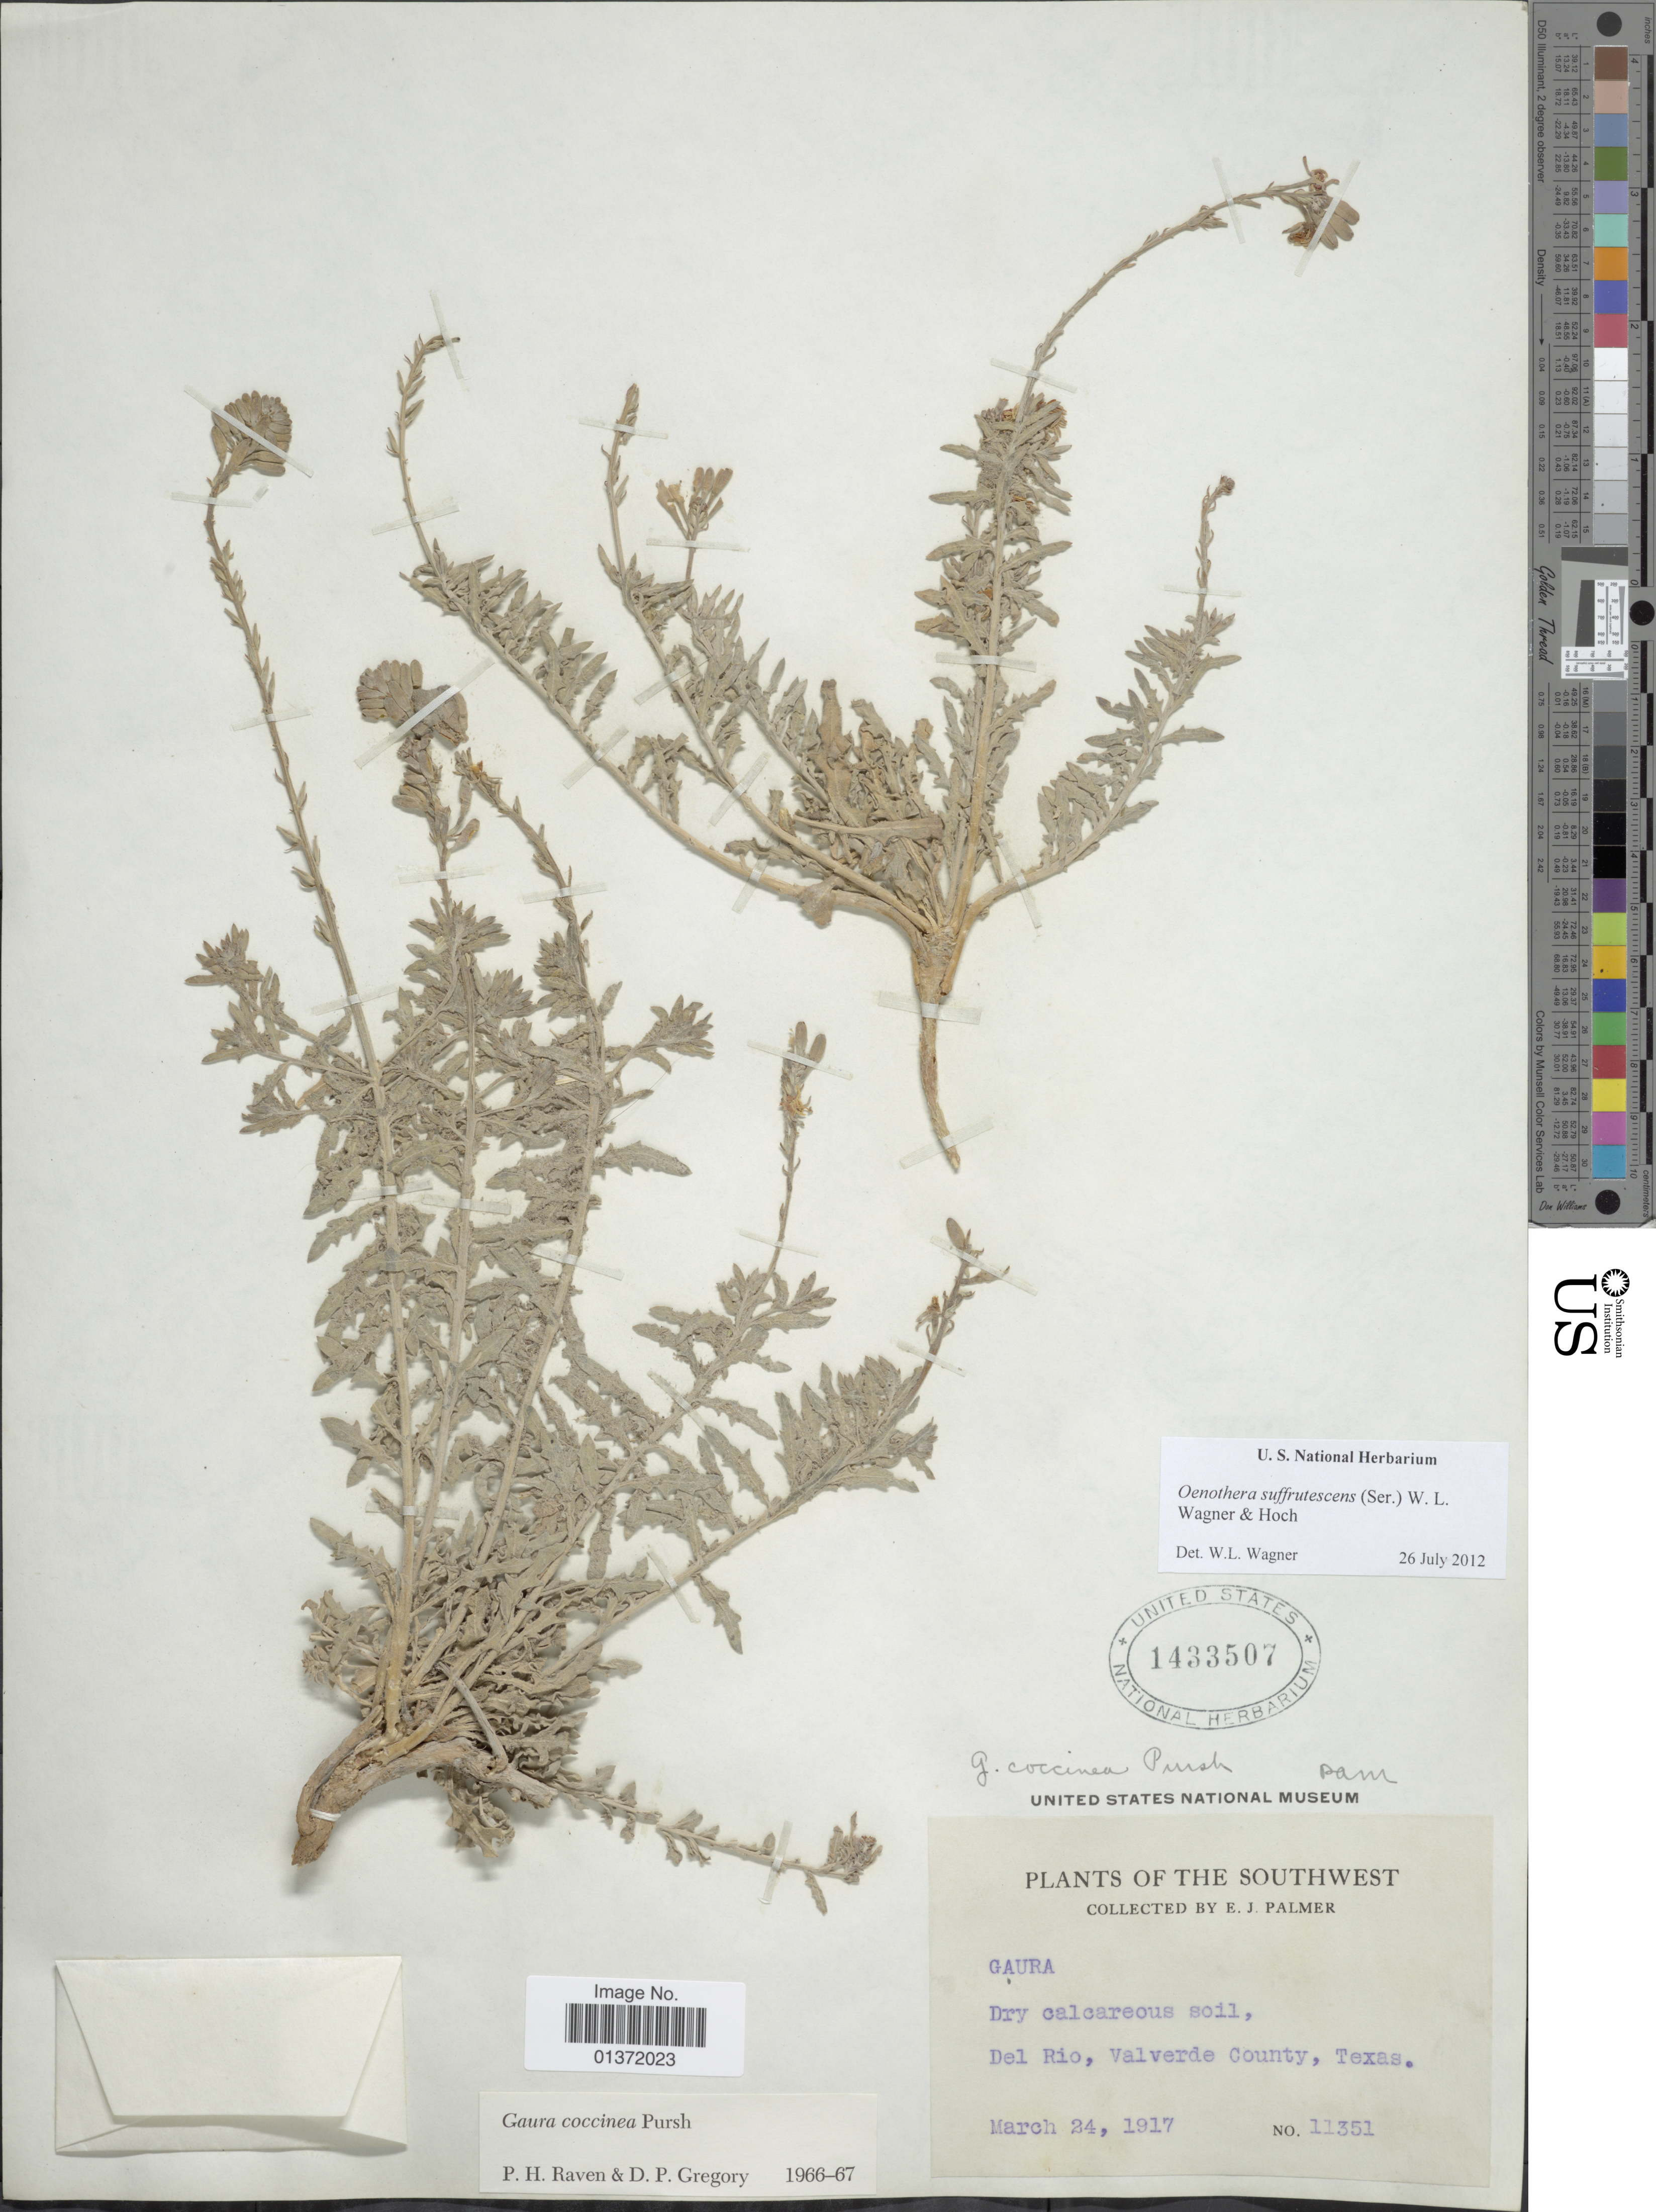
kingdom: Plantae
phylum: Tracheophyta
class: Magnoliopsida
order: Myrtales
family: Onagraceae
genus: Oenothera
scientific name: Oenothera suffrutescens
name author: (Ser.) W.L. Wagner & Hoch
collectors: E. J. Palmer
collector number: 11351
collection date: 1917-03-24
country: United States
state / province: Texas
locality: Southwest, Del Rio, Valverde County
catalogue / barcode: US 1433507